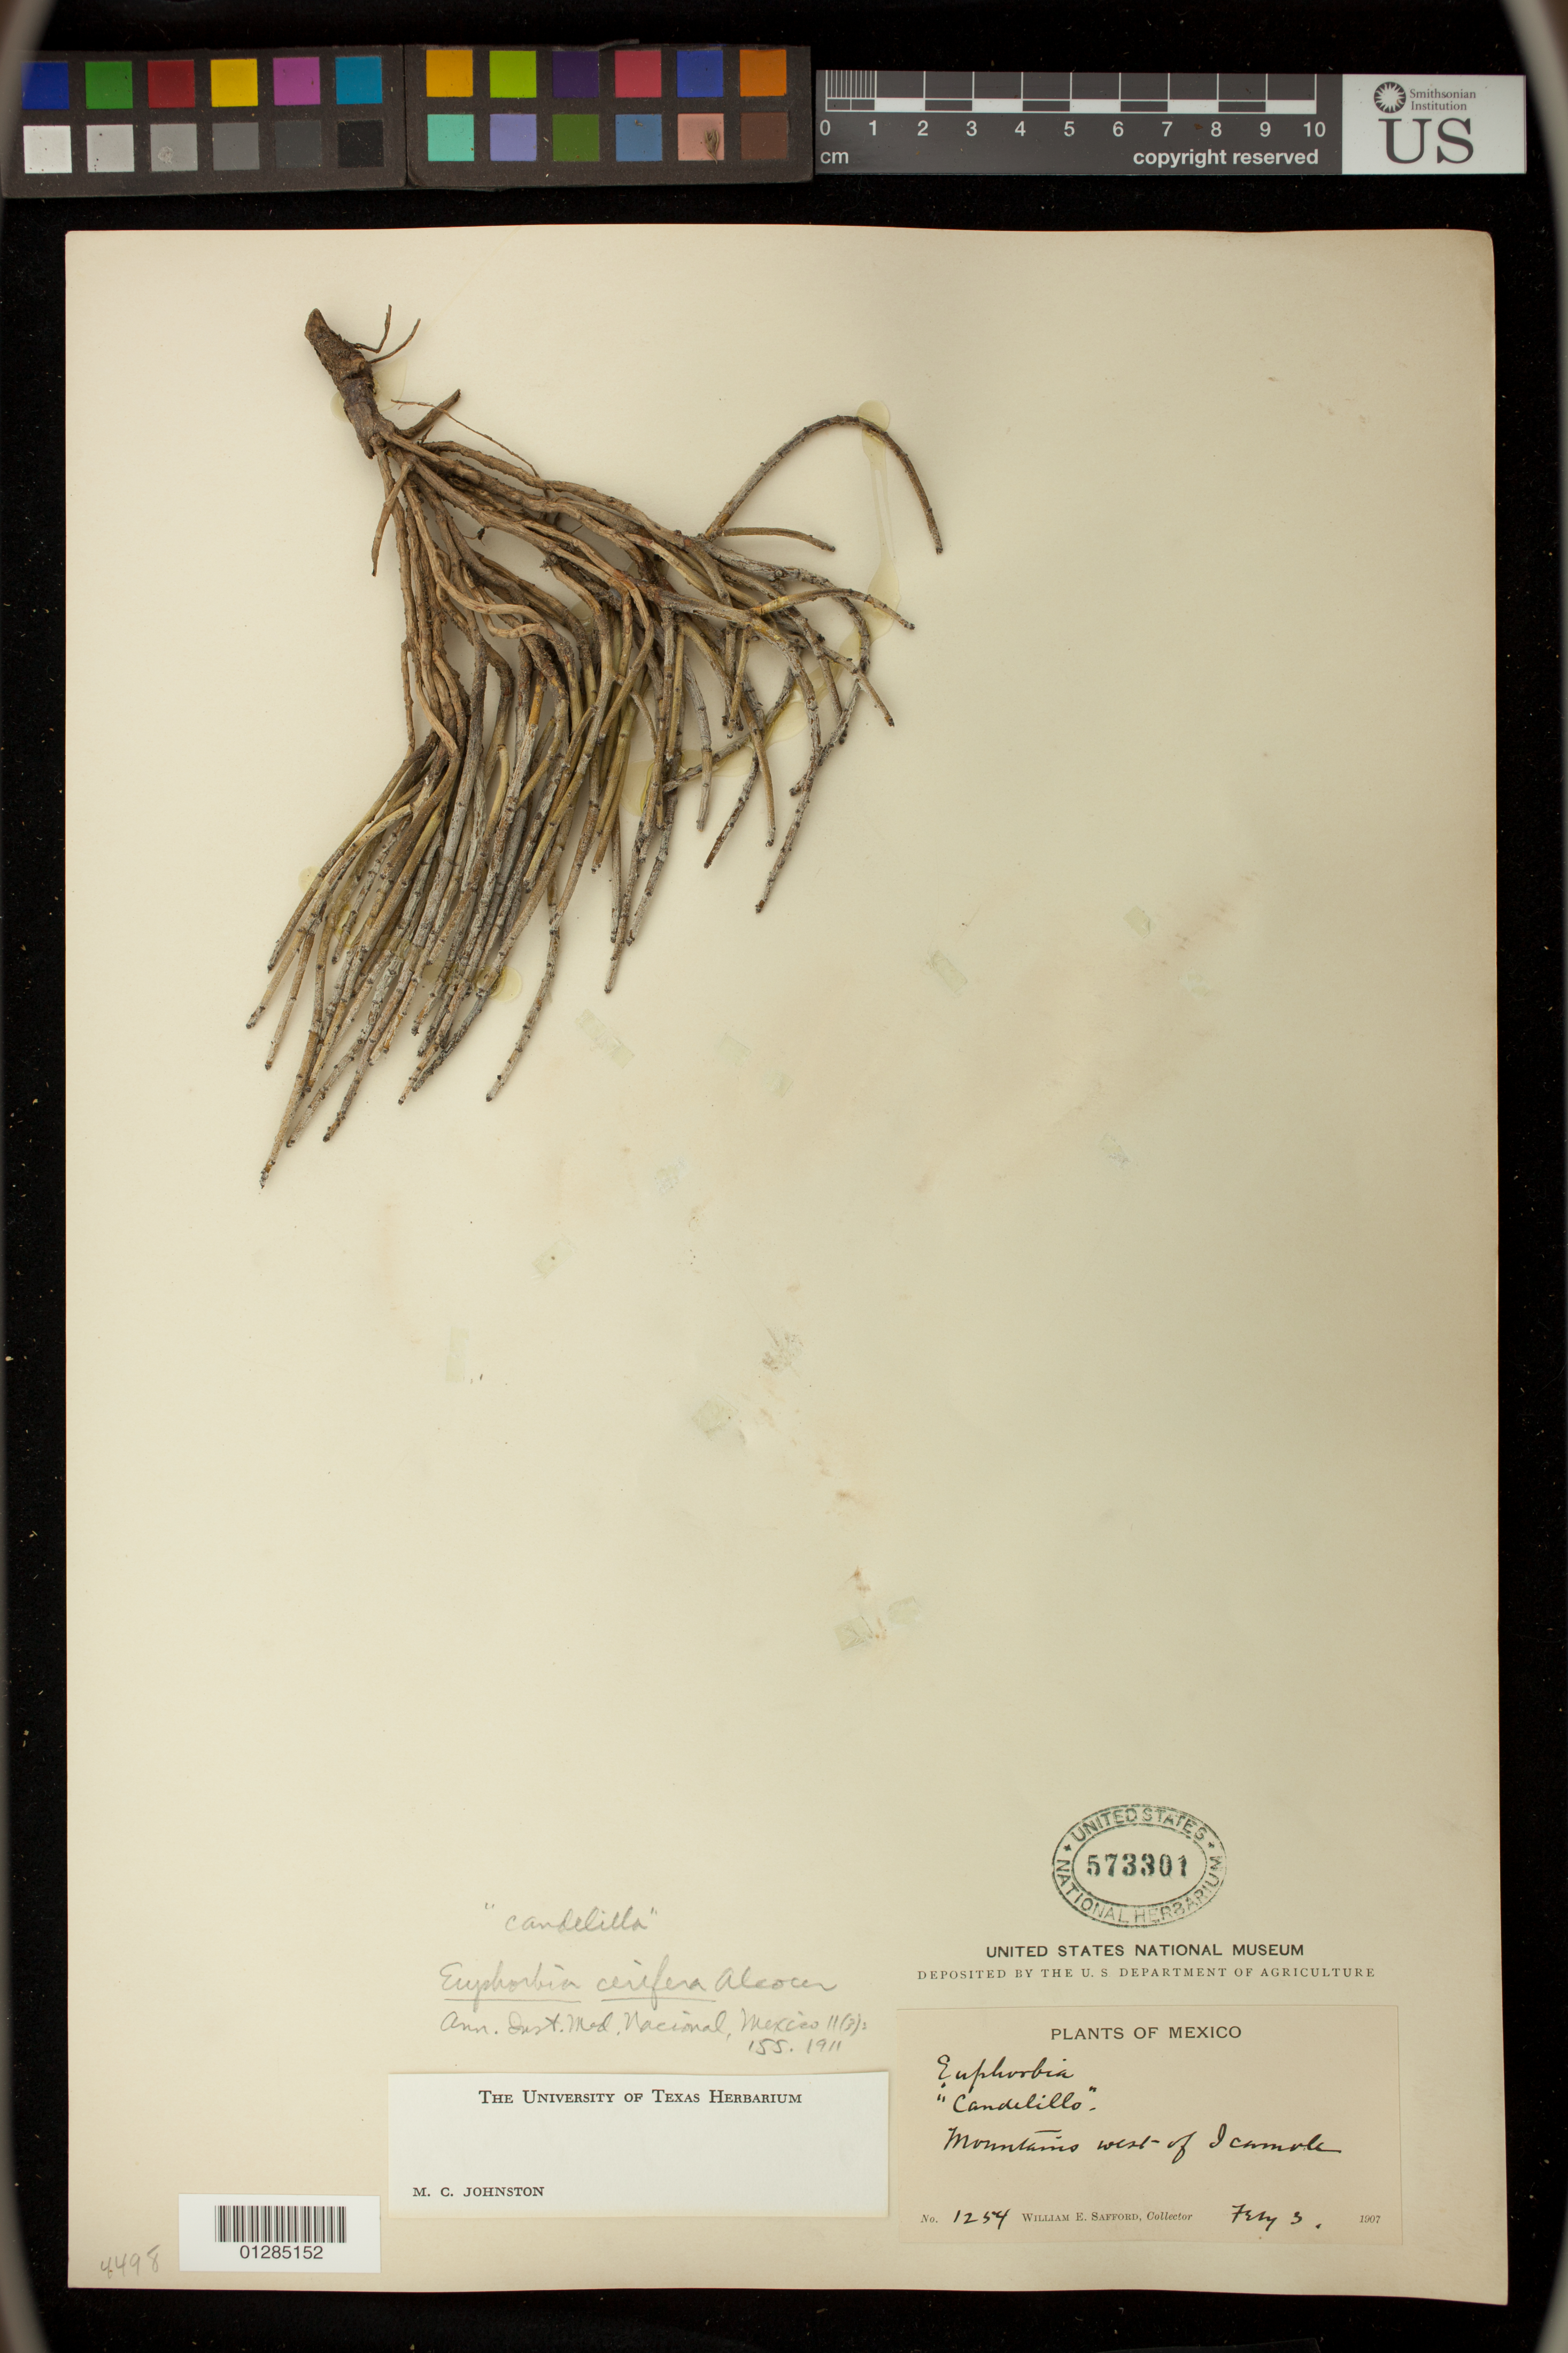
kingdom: Plantae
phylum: Tracheophyta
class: Magnoliopsida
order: Malpighiales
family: Euphorbiaceae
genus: Euphorbia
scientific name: Euphorbia antisyphilitica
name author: Zucc.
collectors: W. E. Safford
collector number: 1254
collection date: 1907-02-03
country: Mexico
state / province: Nuevo León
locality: Mountains west of Icamole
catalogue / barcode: US 573301